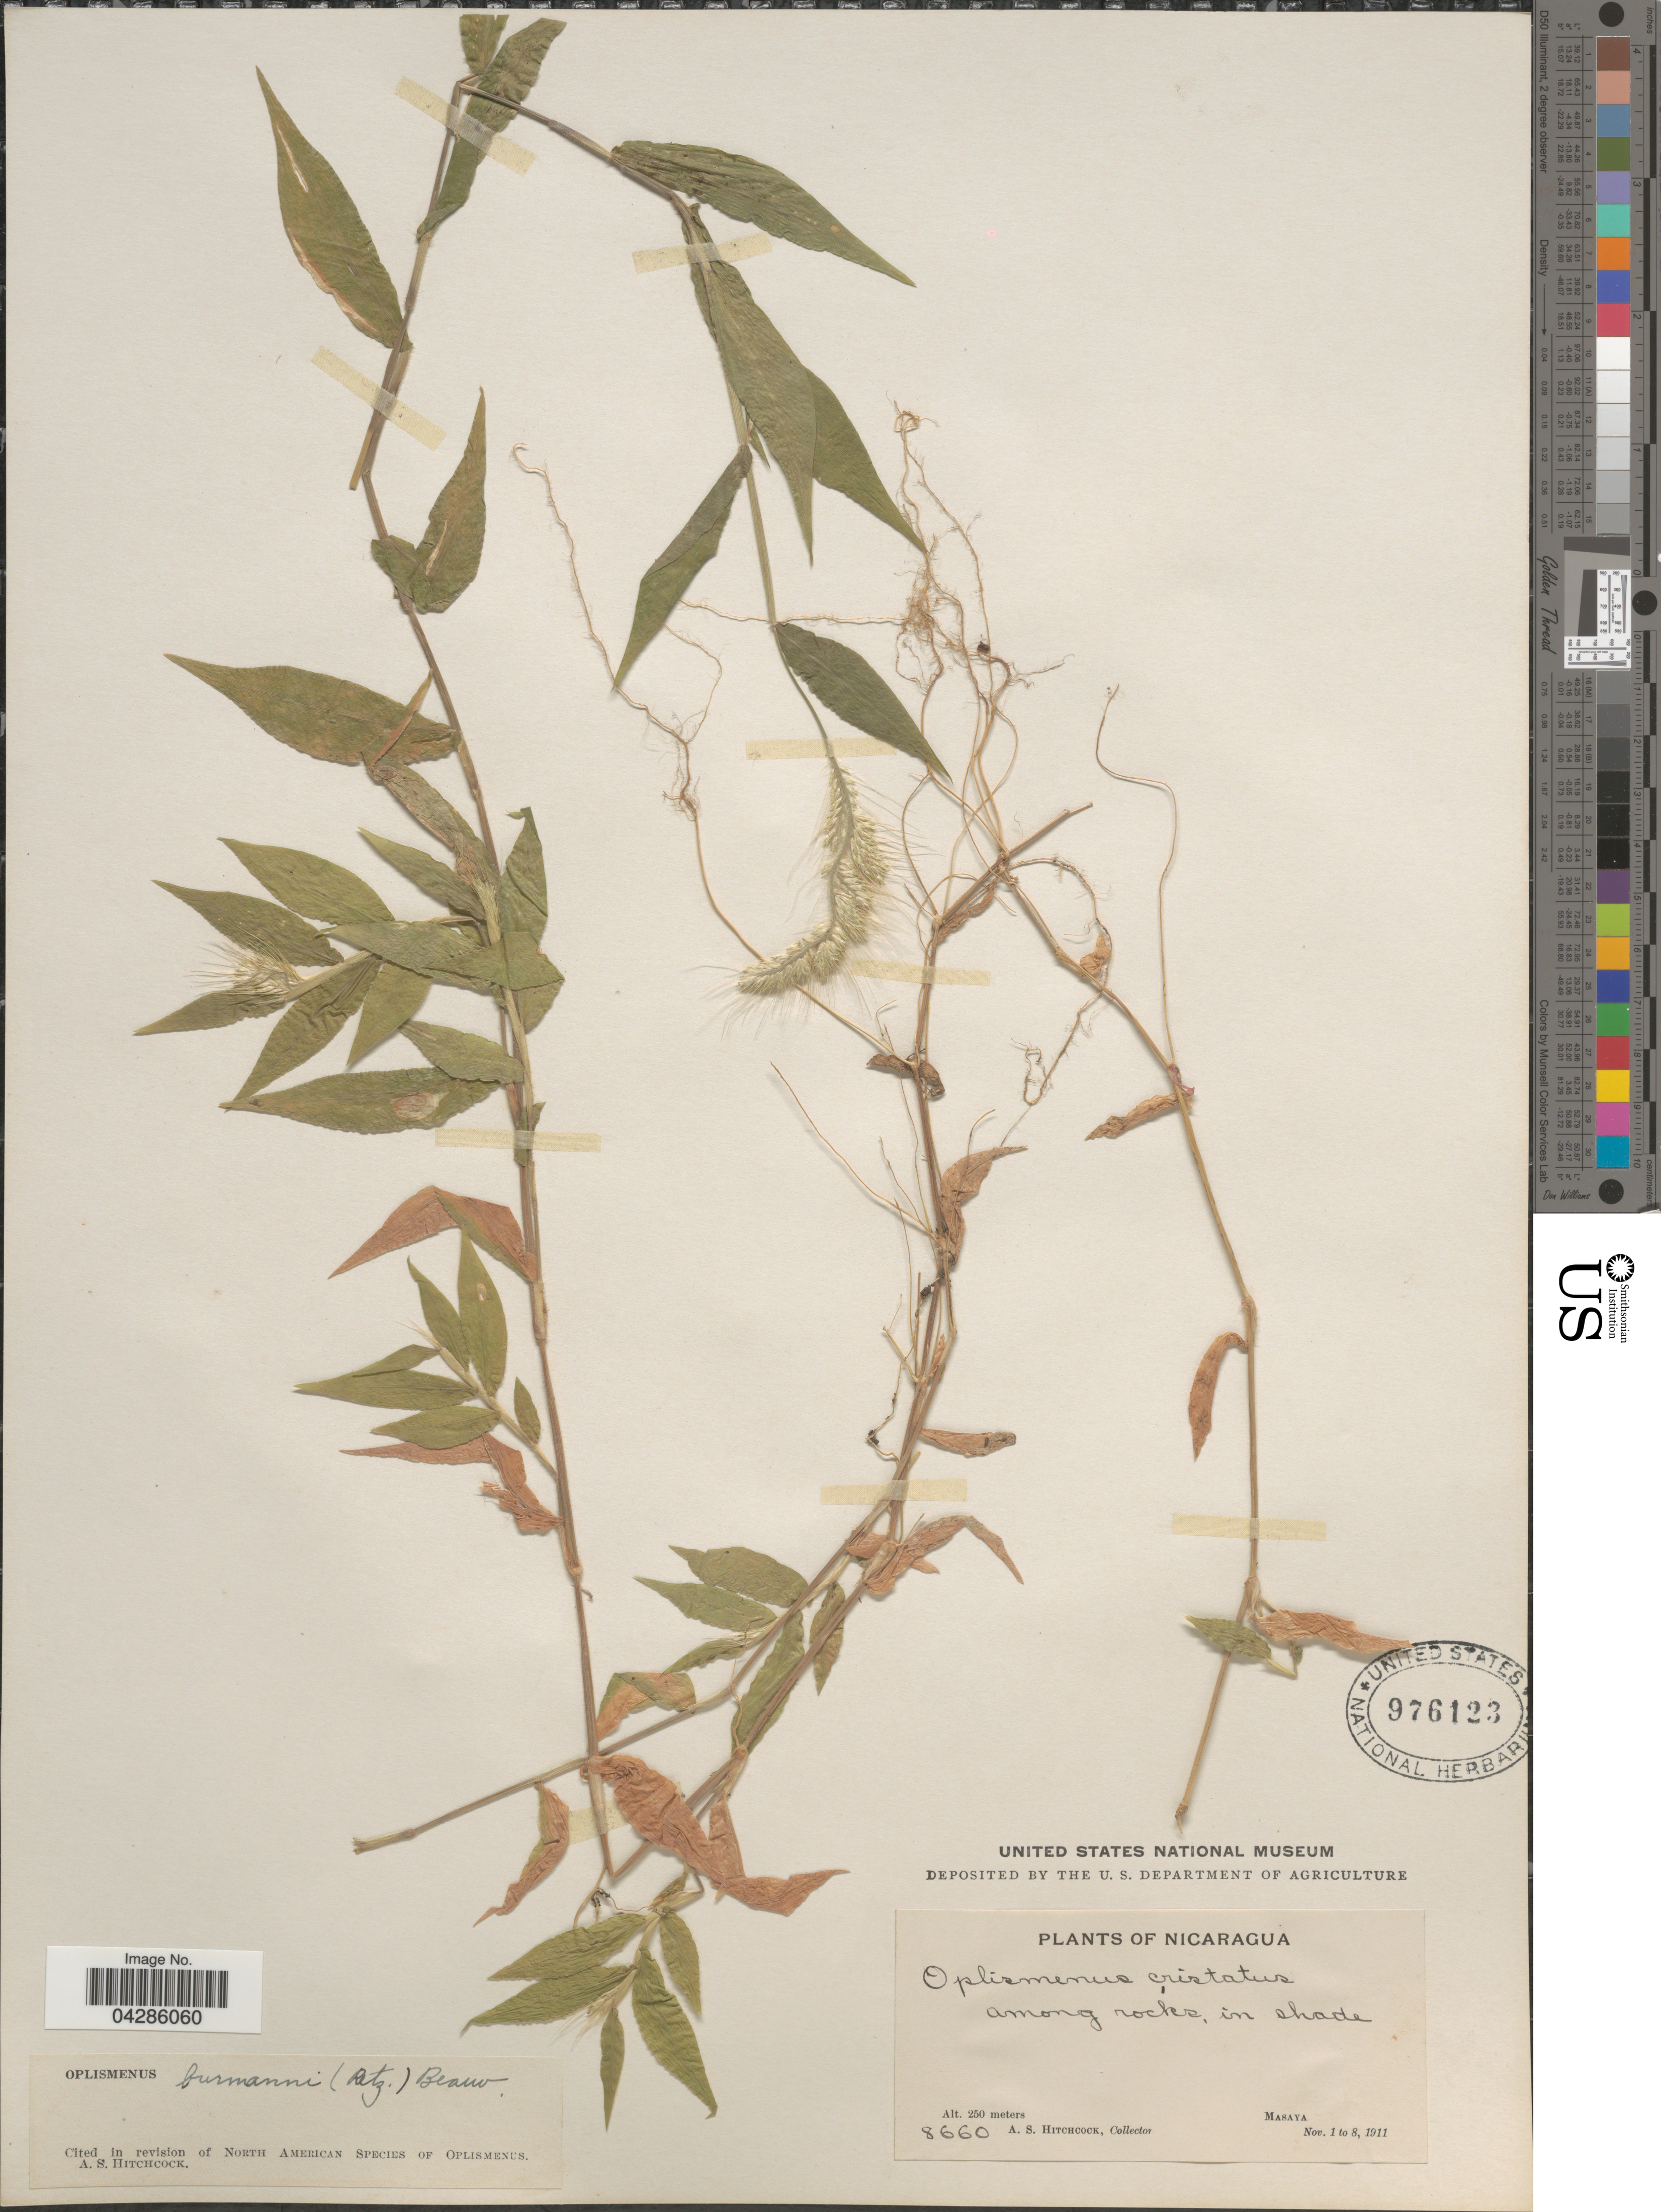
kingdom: Plantae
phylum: Tracheophyta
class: Liliopsida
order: Poales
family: Poaceae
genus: Oplismenus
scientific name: Oplismenus burmannii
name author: (Retz.) P. Beauv.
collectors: A. S. Hitchcock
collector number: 8660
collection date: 1911-11-01/1911-11-08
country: Nicaragua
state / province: Masaya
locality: Among rocks, in shade.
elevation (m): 250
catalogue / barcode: US 976123